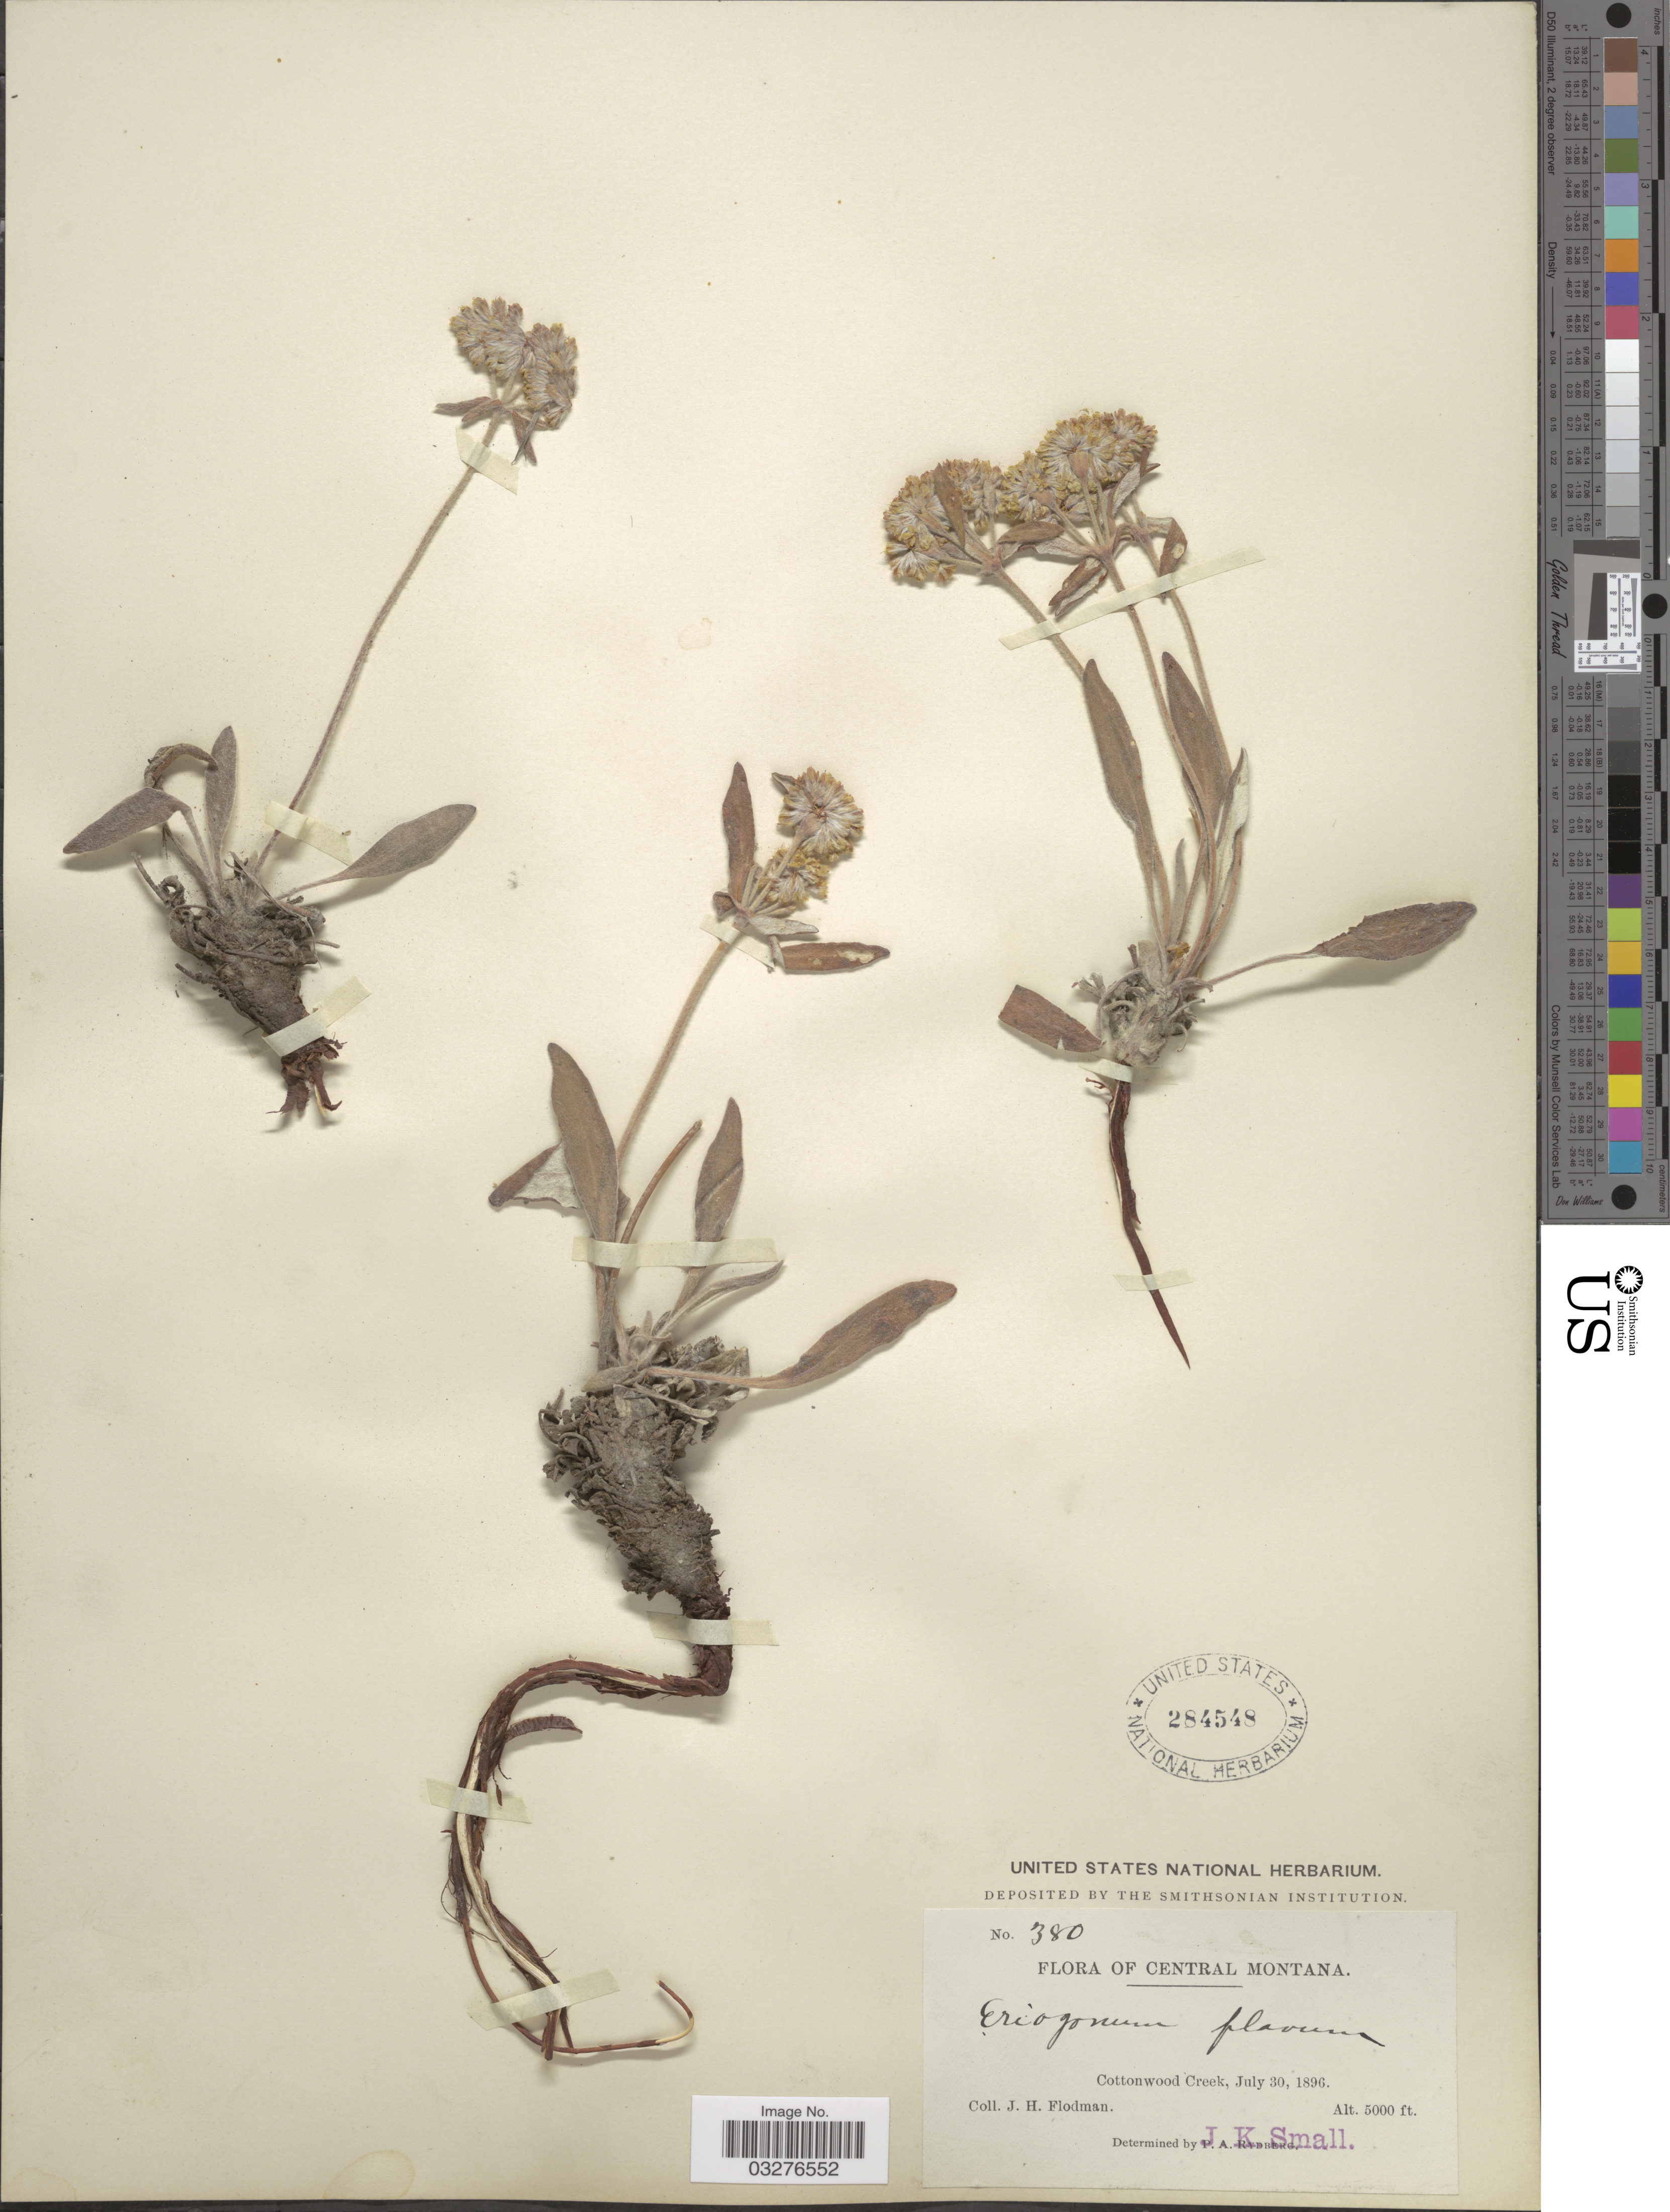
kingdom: Plantae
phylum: Tracheophyta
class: Magnoliopsida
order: Caryophyllales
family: Polygonaceae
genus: Eriogonum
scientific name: Eriogonum flavum var. flavum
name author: Nutt. ex Benth.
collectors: J. Flodman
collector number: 380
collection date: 1896-07-30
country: United States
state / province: Montana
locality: Central Montana, Cottonwood Creek.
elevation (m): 1524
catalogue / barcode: US 284548